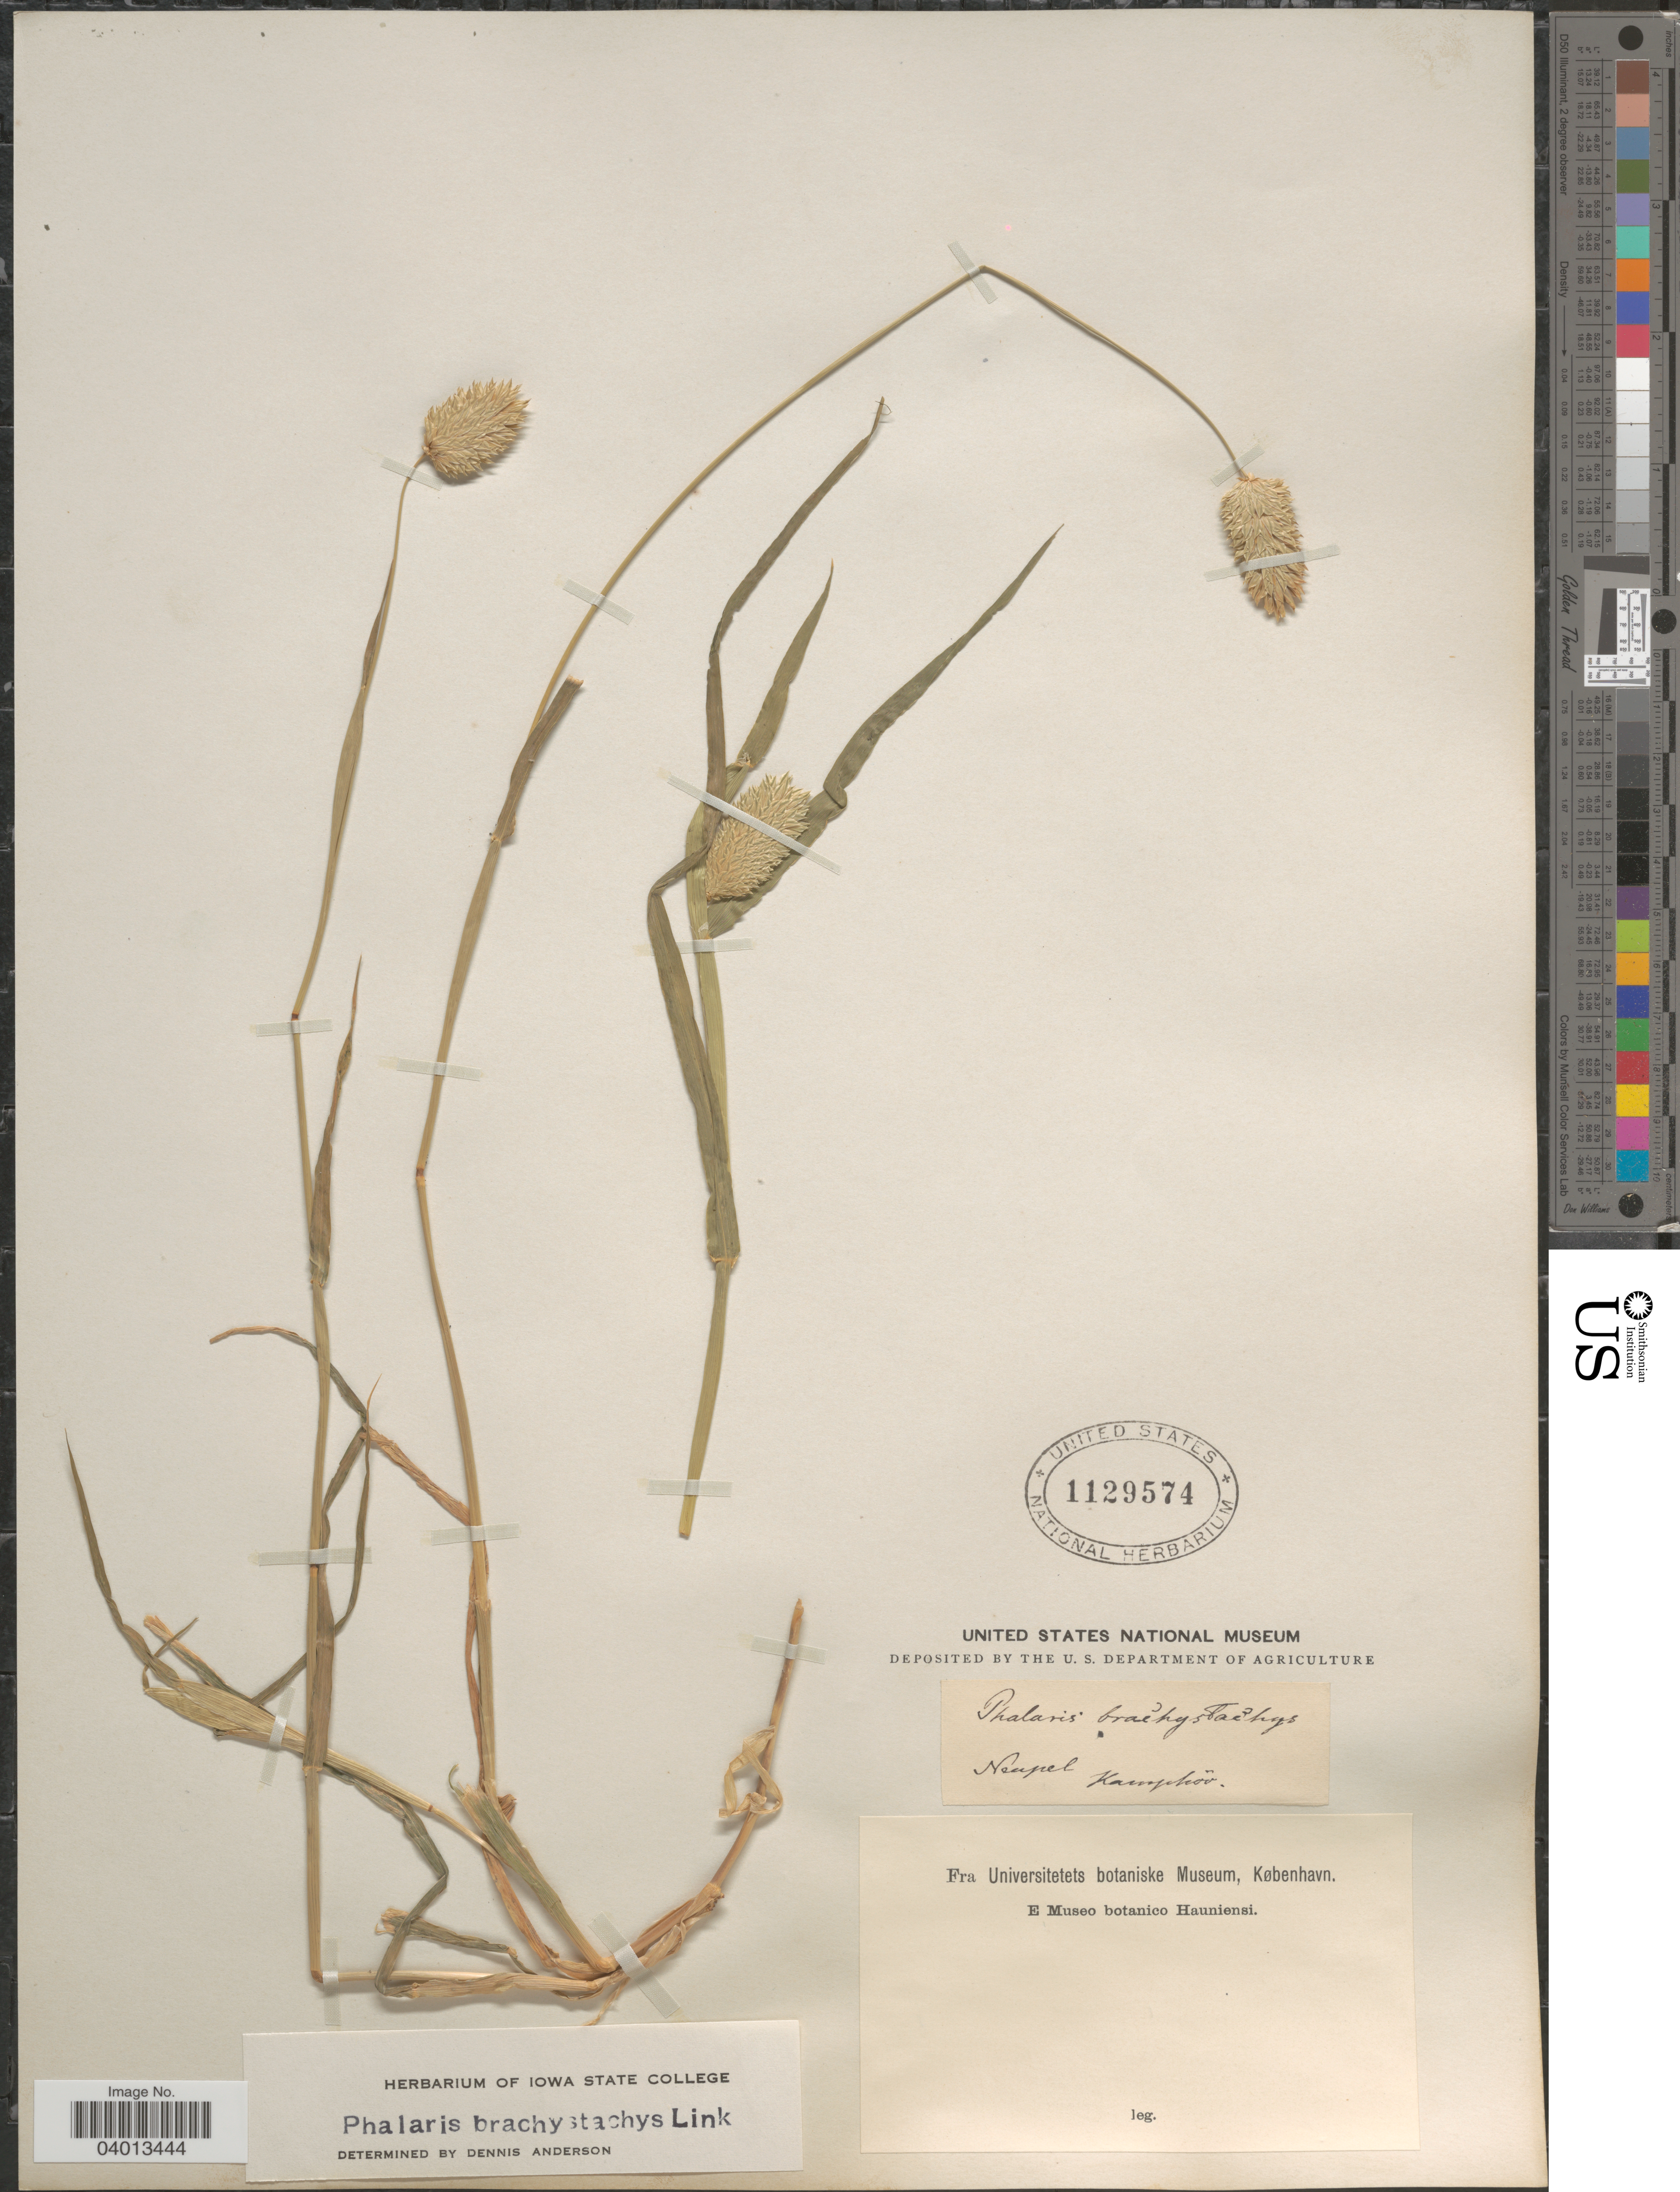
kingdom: Plantae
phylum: Tracheophyta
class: Liliopsida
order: Poales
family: Poaceae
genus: Phalaris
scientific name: Phalaris brachystachys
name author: Link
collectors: -. Kamphov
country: Italy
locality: Neapel.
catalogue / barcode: US 1129574